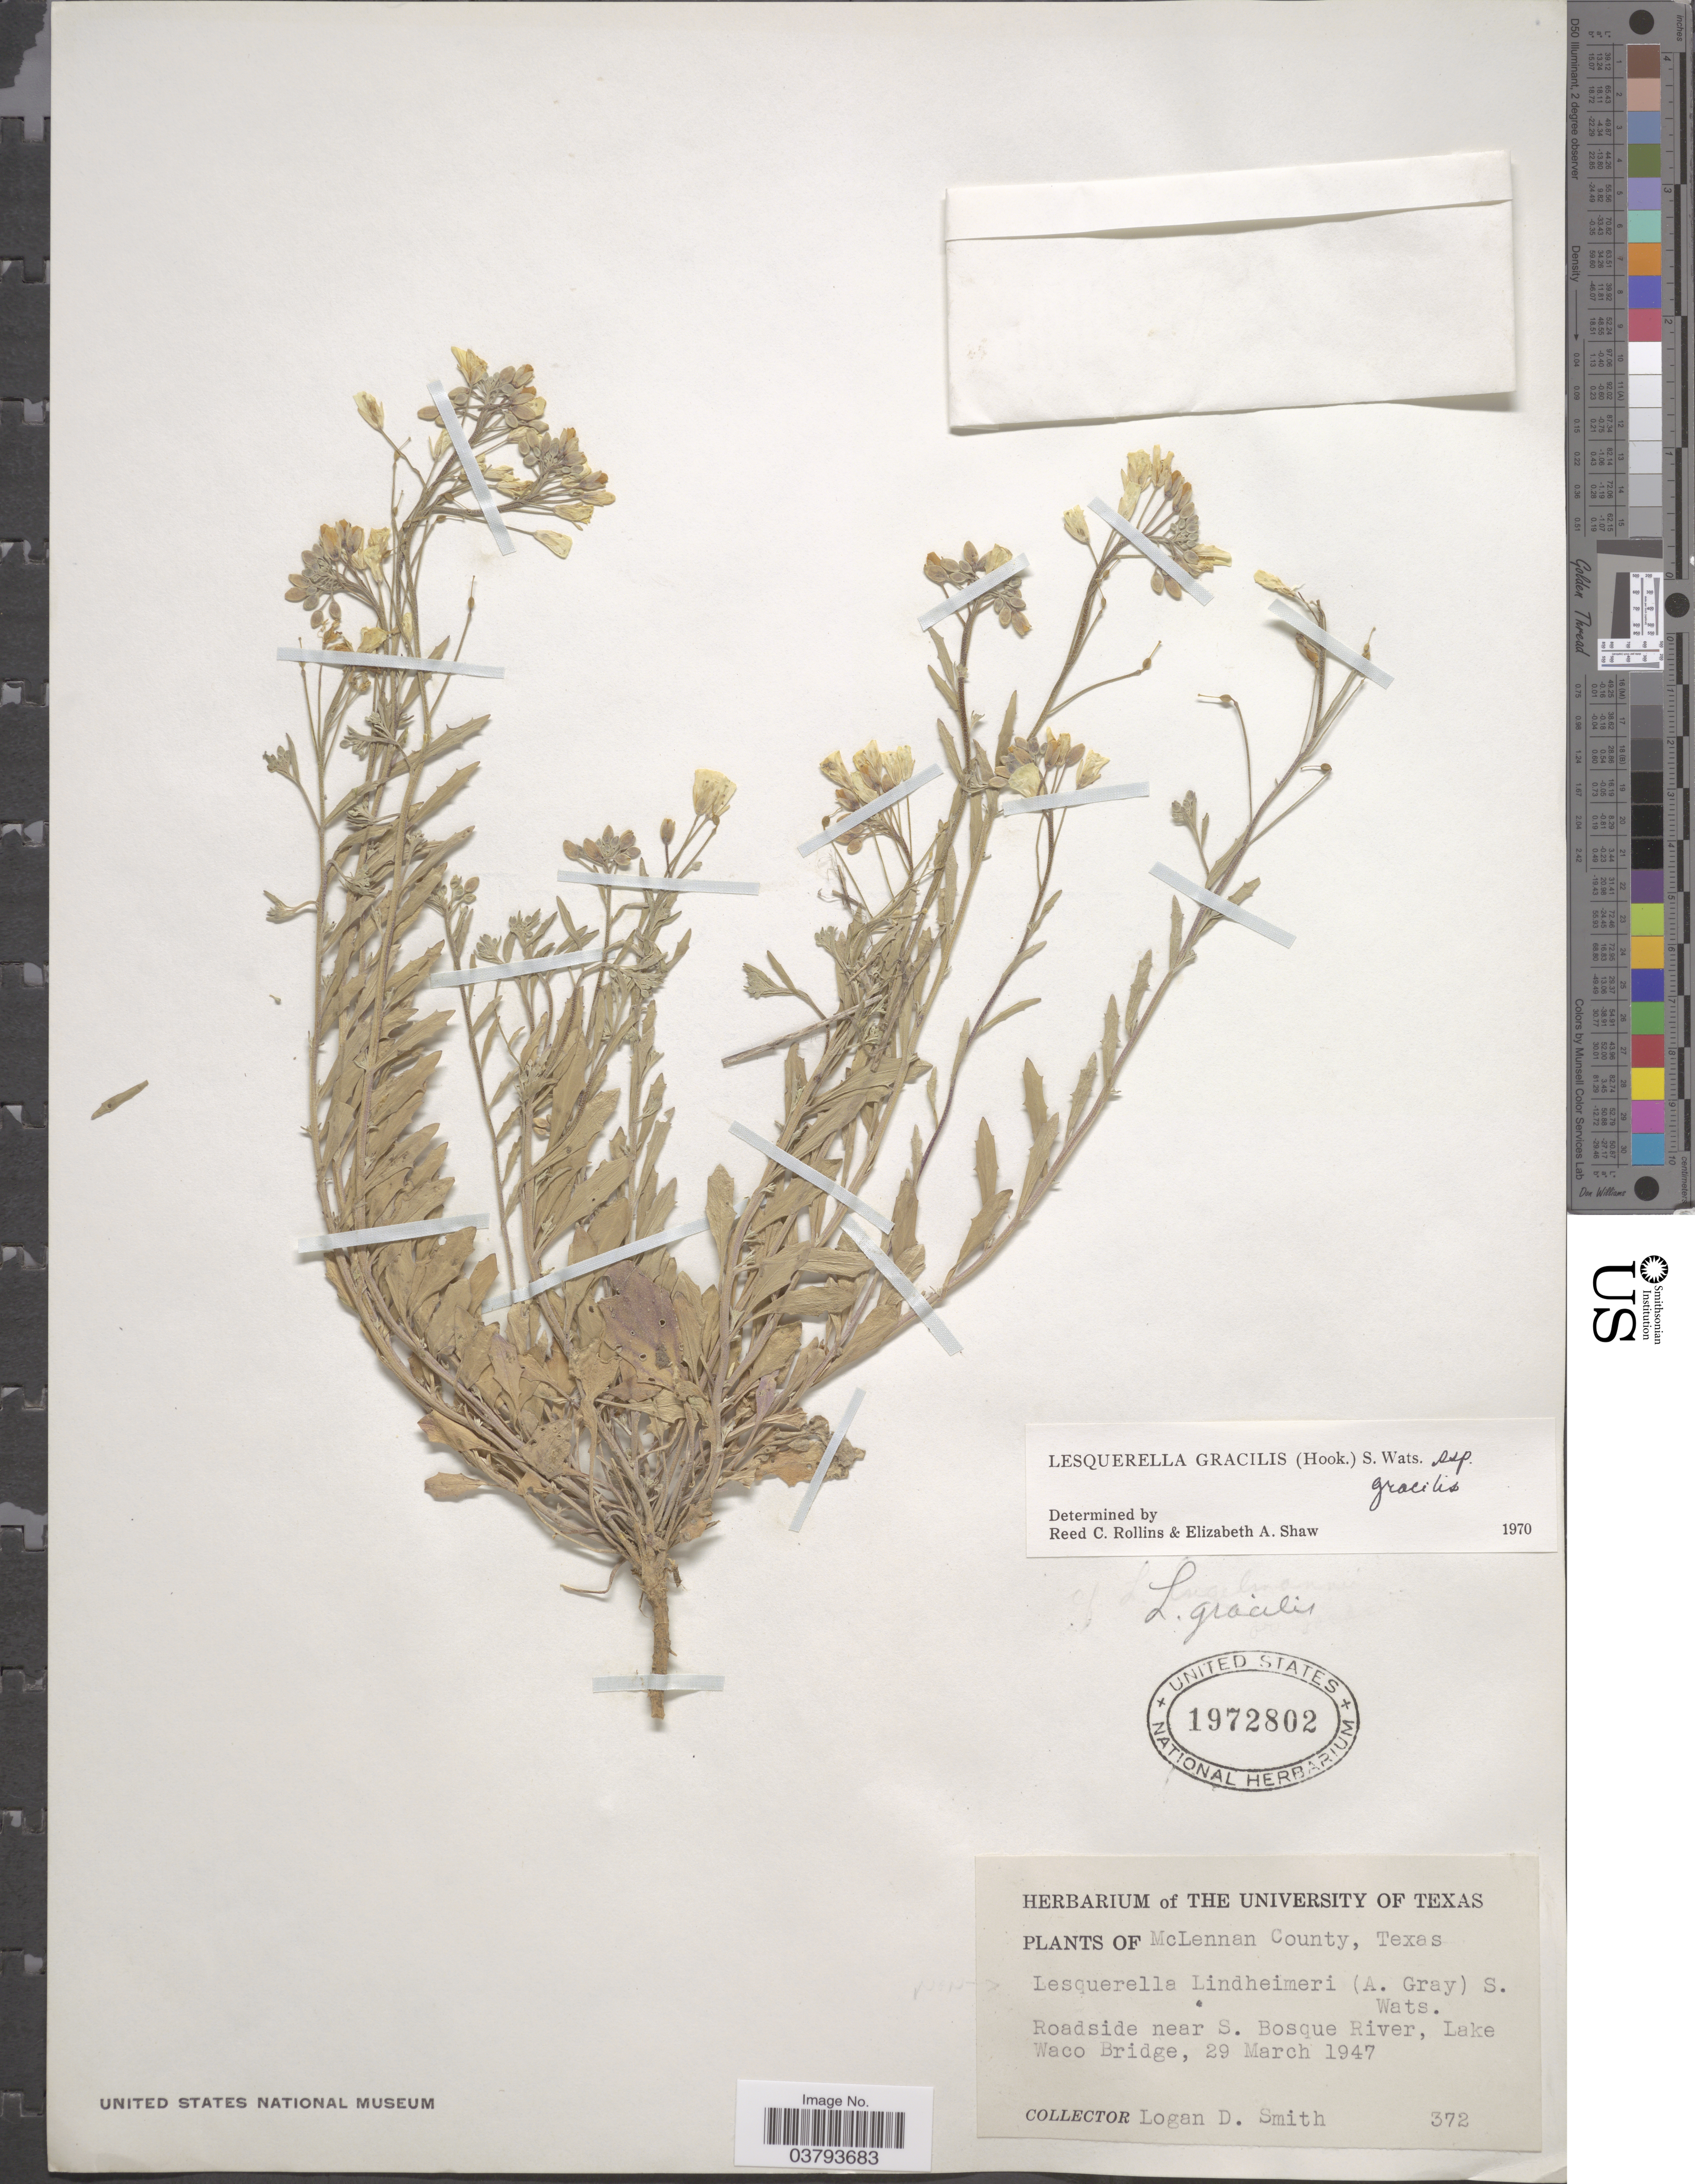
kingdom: Plantae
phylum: Tracheophyta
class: Magnoliopsida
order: Brassicales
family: Brassicaceae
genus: Lesquerella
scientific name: Lesquerella gracilis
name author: (Hook.) S. Watson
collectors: L. Smith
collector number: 372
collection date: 1947-03-29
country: United States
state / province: Texas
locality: McLennan County. Roadside near S. Bosque River, Lake Waco Bridge.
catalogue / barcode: US 1972802